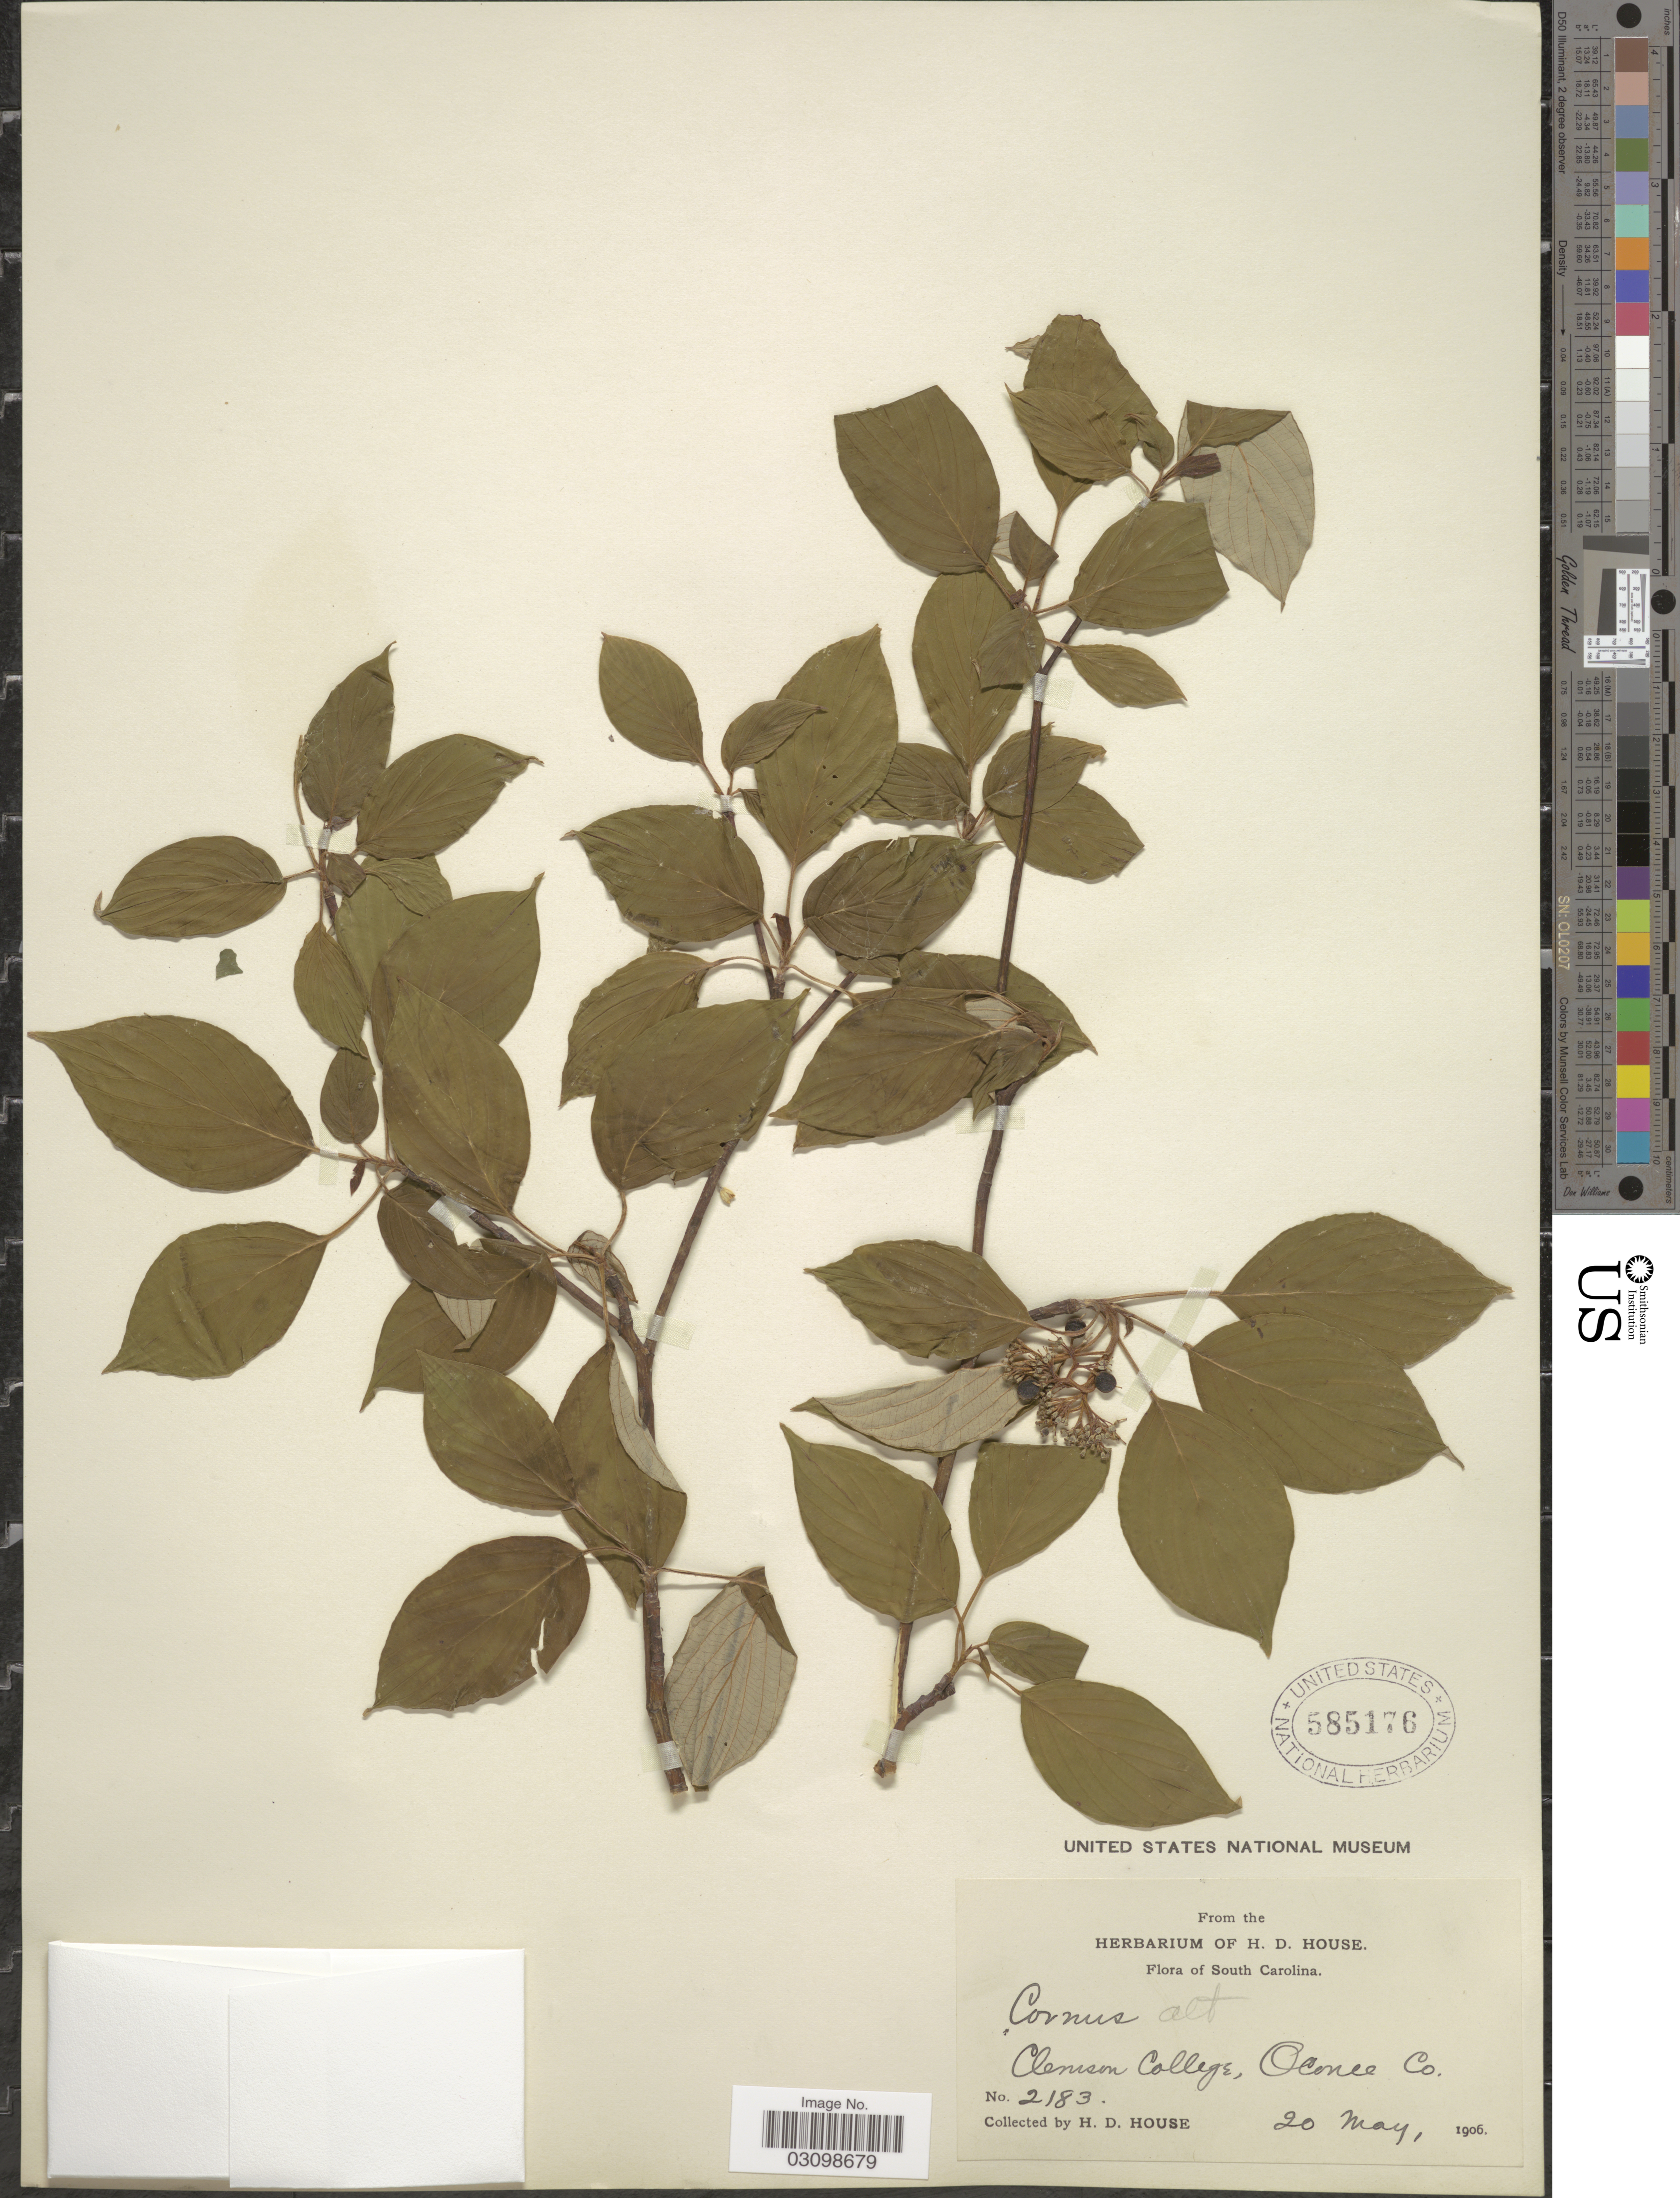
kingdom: Plantae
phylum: Tracheophyta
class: Magnoliopsida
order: Cornales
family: Cornaceae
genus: Cornus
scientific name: Cornus alternifolia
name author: L.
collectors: H. D. House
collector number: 2183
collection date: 1906-05-20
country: United States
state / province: South Carolina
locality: Clemens College, Oconee Co.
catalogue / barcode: US 585176